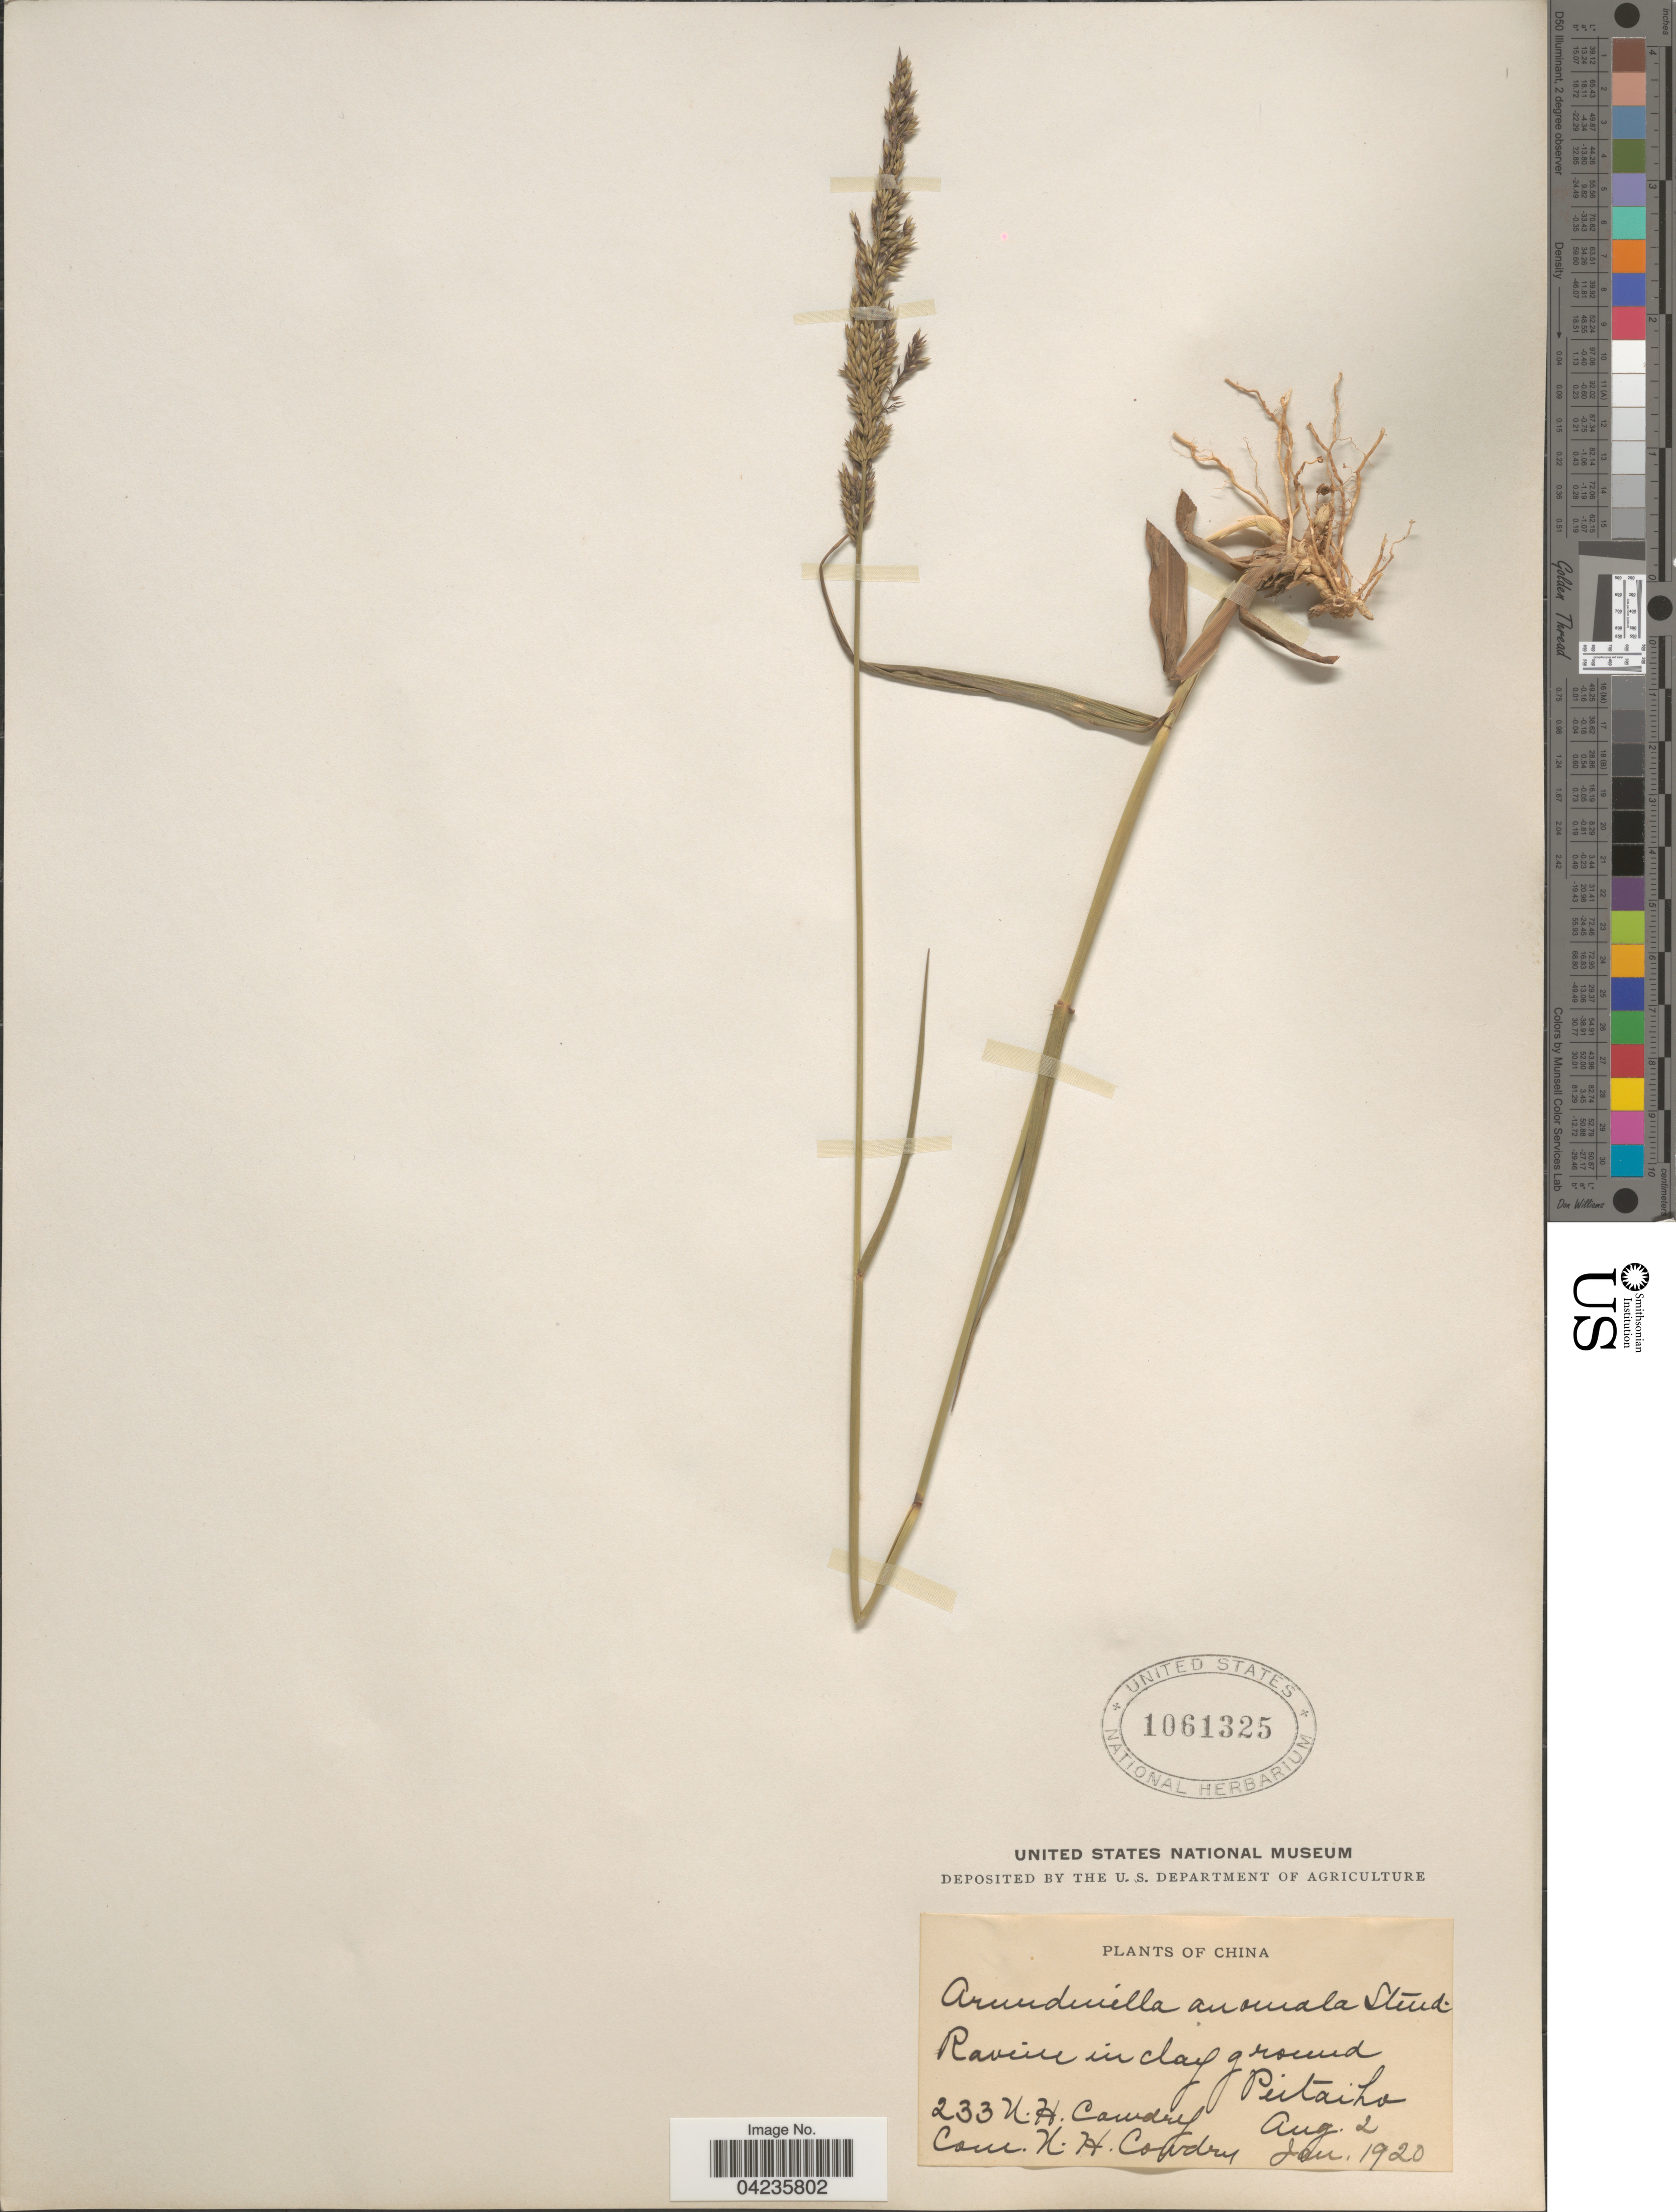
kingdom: Plantae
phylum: Tracheophyta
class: Liliopsida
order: Poales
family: Poaceae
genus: Arundinella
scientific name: Arundinella hirta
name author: (Thunb.) Tanaka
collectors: N. H. Cowdry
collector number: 233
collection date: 1920-08-02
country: China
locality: Ravine in clay ground Peitaiho.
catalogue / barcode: US 1061325